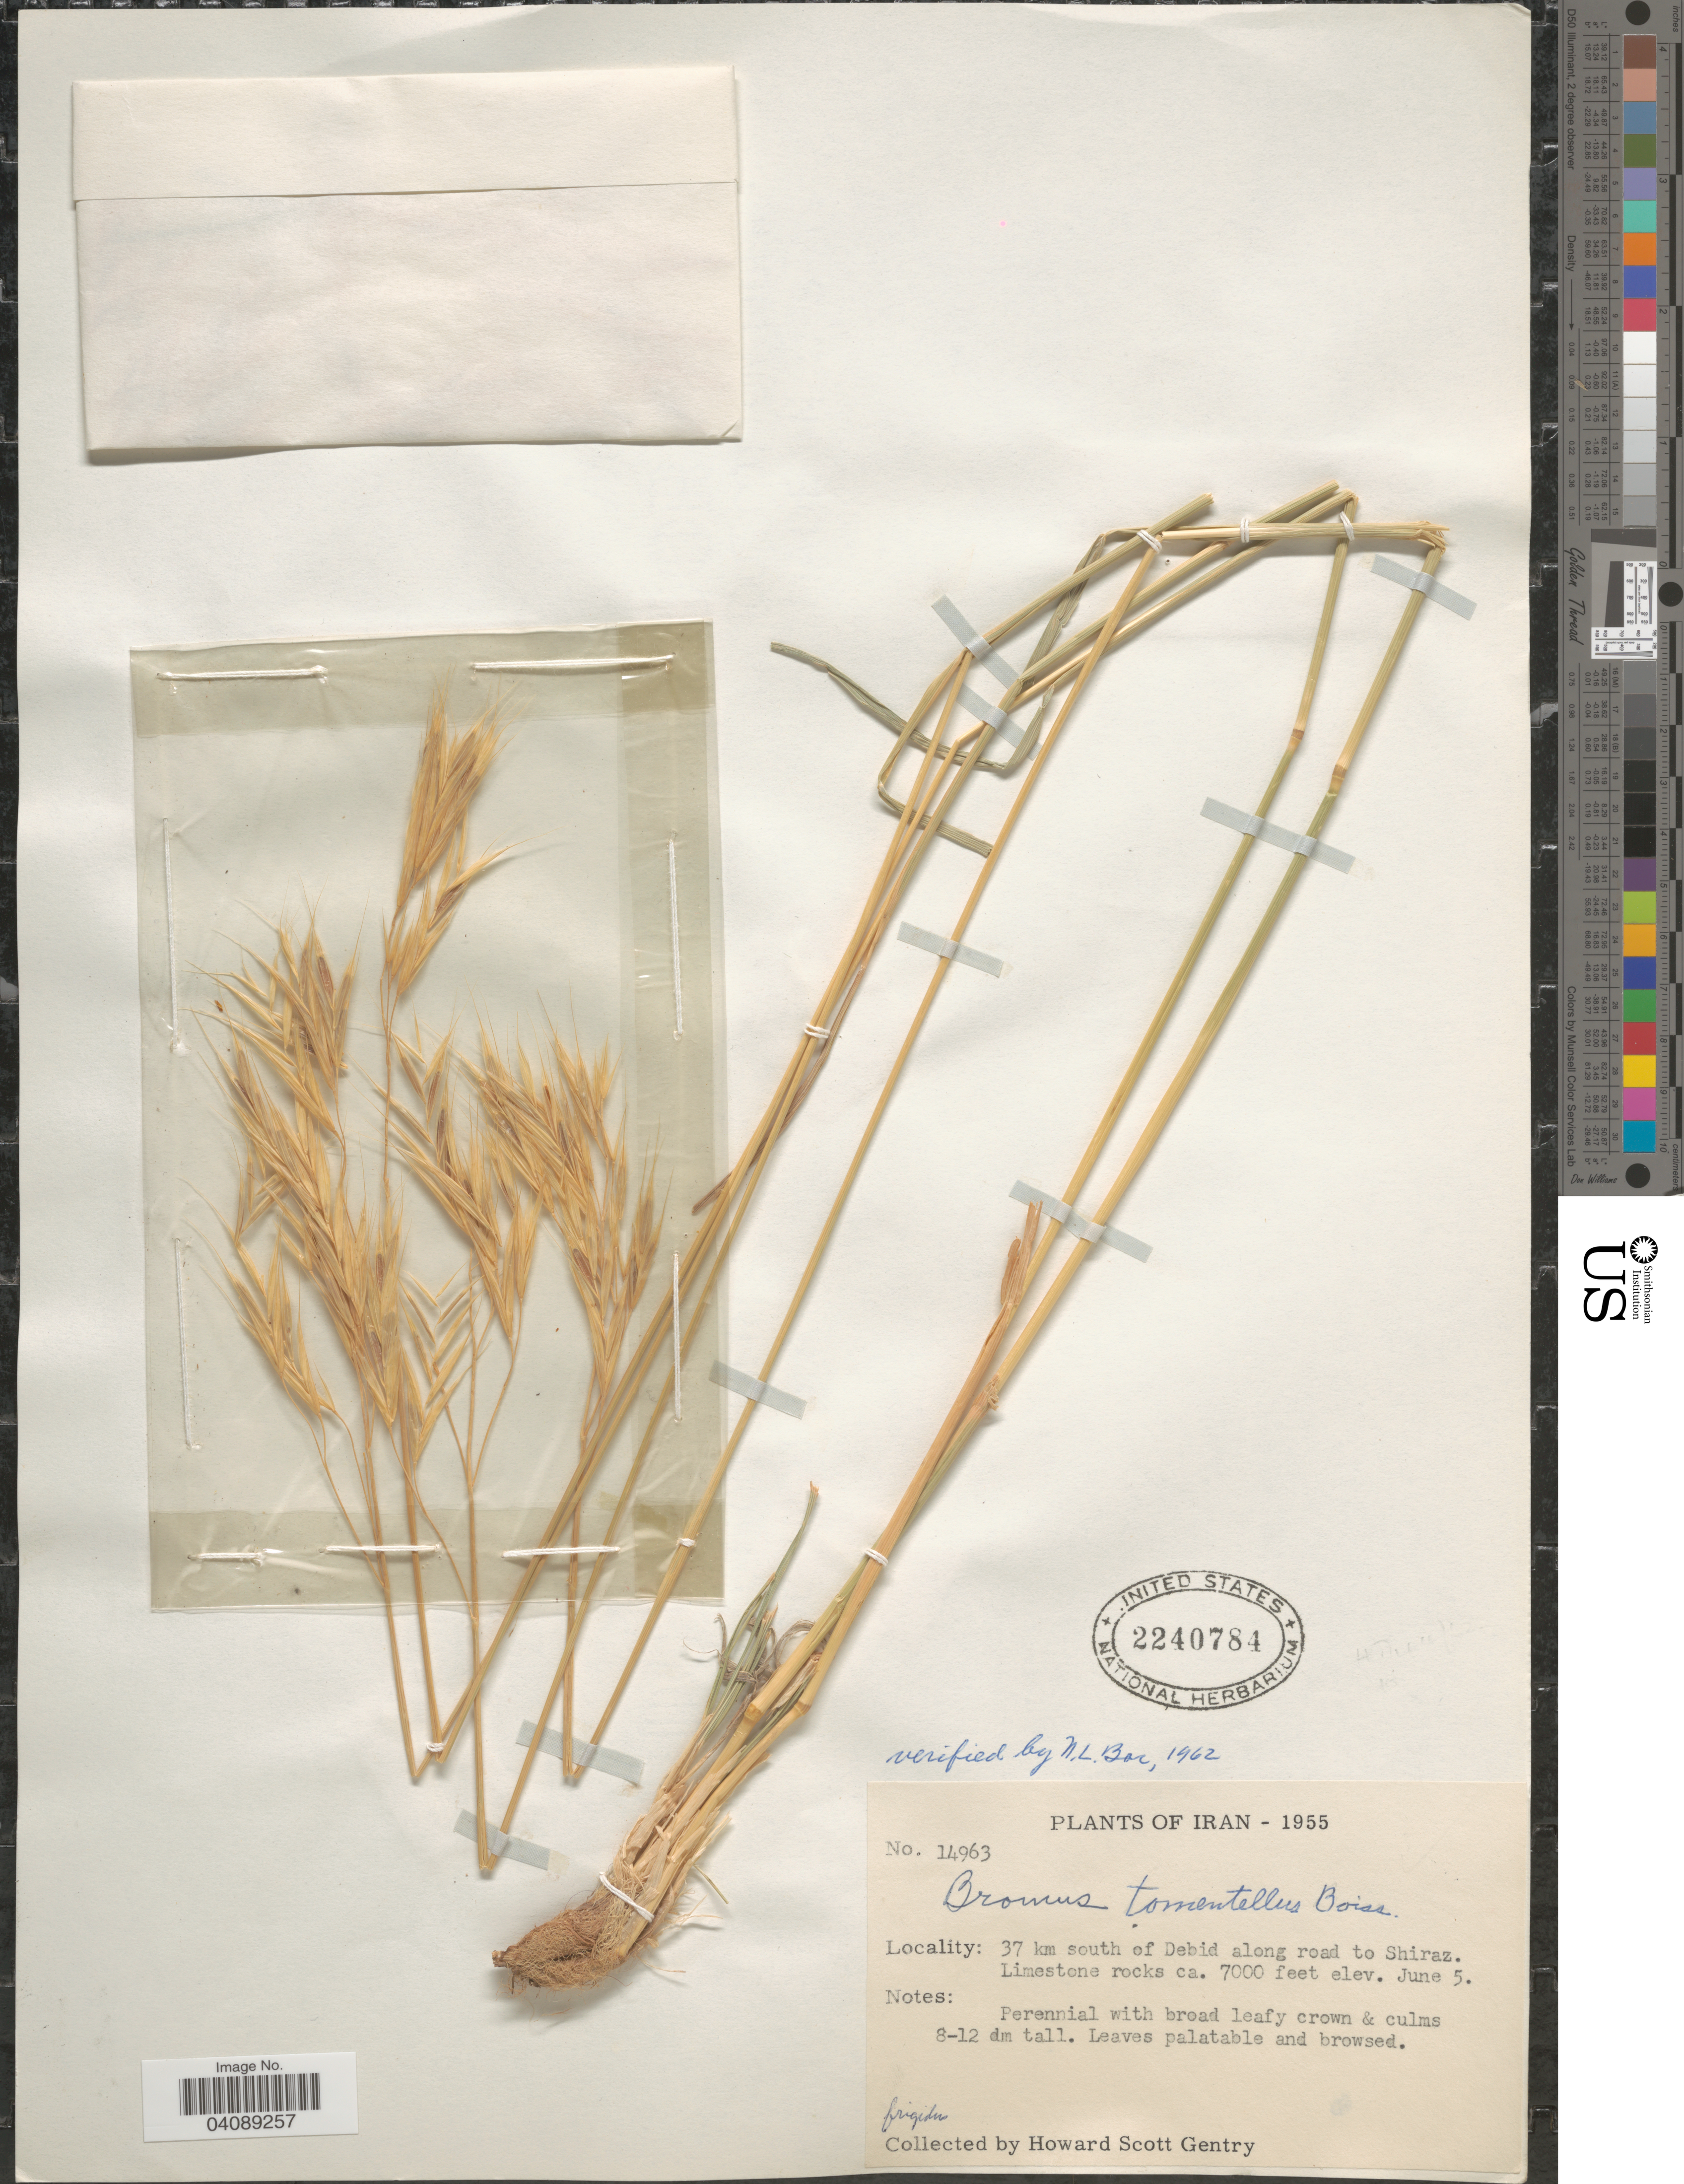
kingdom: Plantae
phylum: Tracheophyta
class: Liliopsida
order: Poales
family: Poaceae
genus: Bromus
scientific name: Bromus tomentellus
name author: Boiss.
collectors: H. S. Gentry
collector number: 14963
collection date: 1955-06-05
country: Iran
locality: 37 km south of Debid along road to Shiraz.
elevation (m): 2134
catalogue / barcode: US 2240784